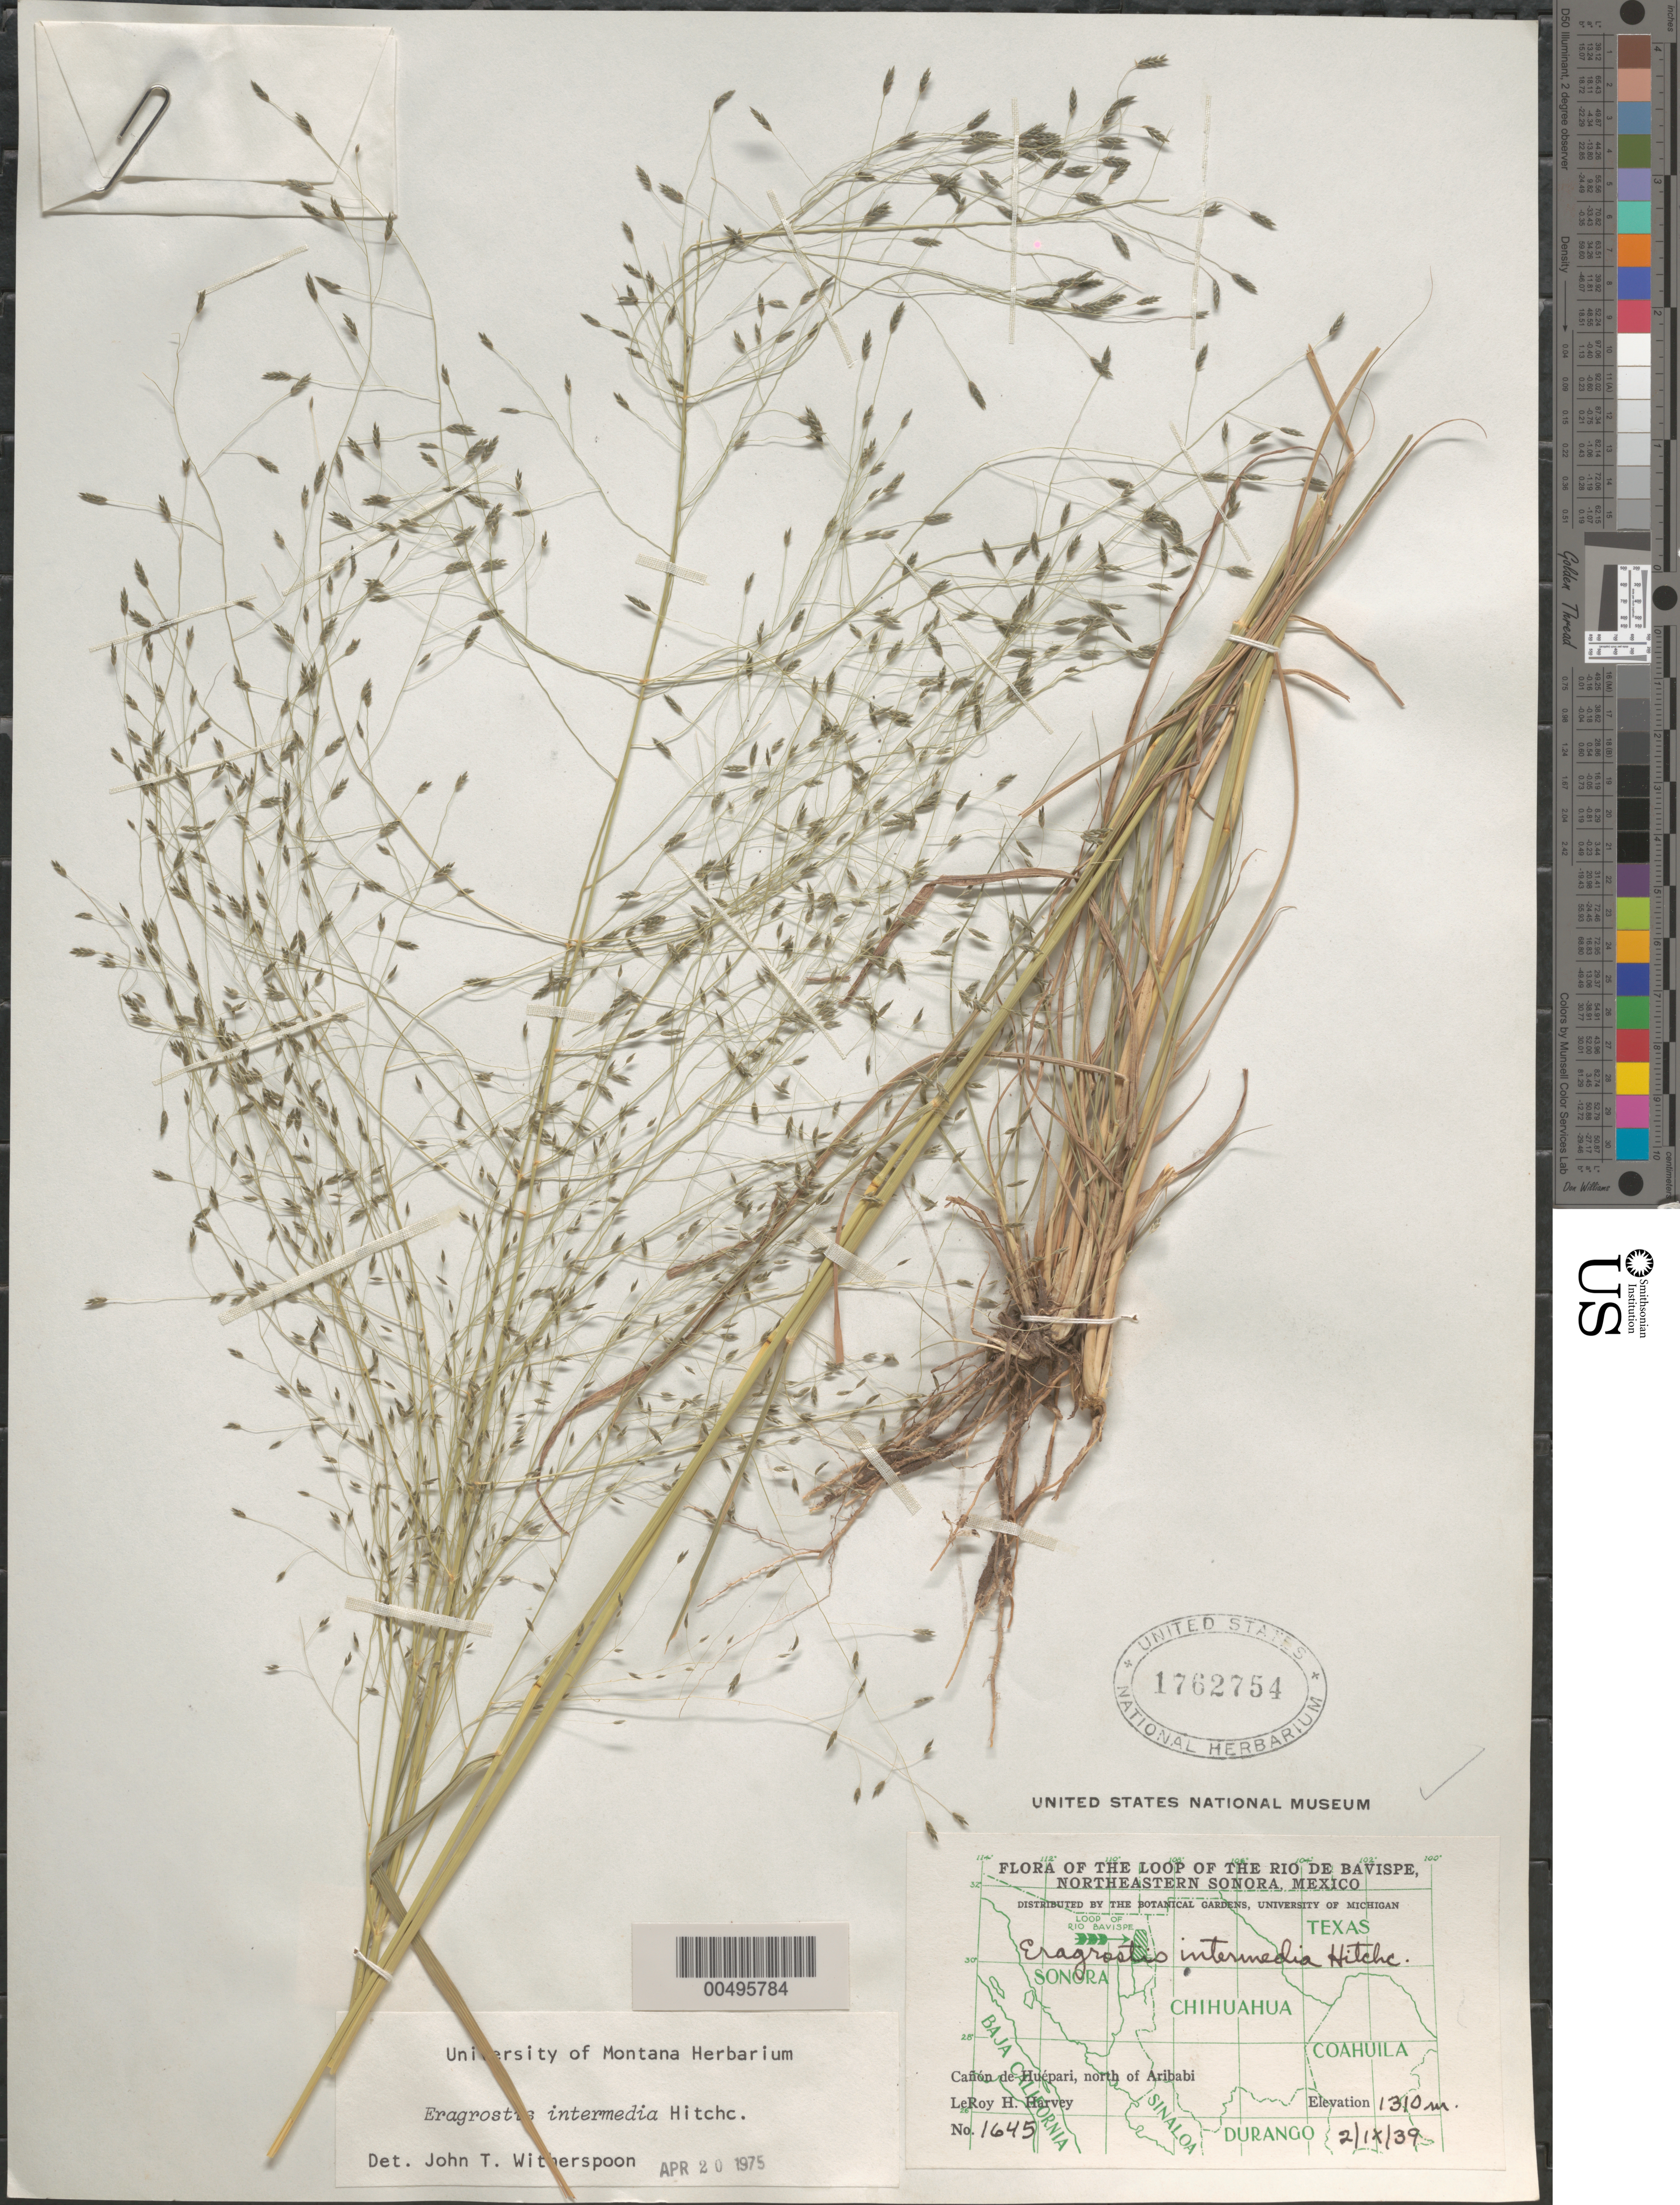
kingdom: Plantae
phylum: Tracheophyta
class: Liliopsida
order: Poales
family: Poaceae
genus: Eragrostis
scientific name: Eragrostis intermedia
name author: Hitchc.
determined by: Witherspoon, John T.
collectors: L. H. Harvey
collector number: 1645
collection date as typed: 2 Sep 1939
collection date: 1939-09-02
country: Mexico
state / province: Sonora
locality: Loop of the Rio de Bavispe, NE Sonora, Cañón de Huépari, N of Aribabi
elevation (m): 1310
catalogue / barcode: US 1762754